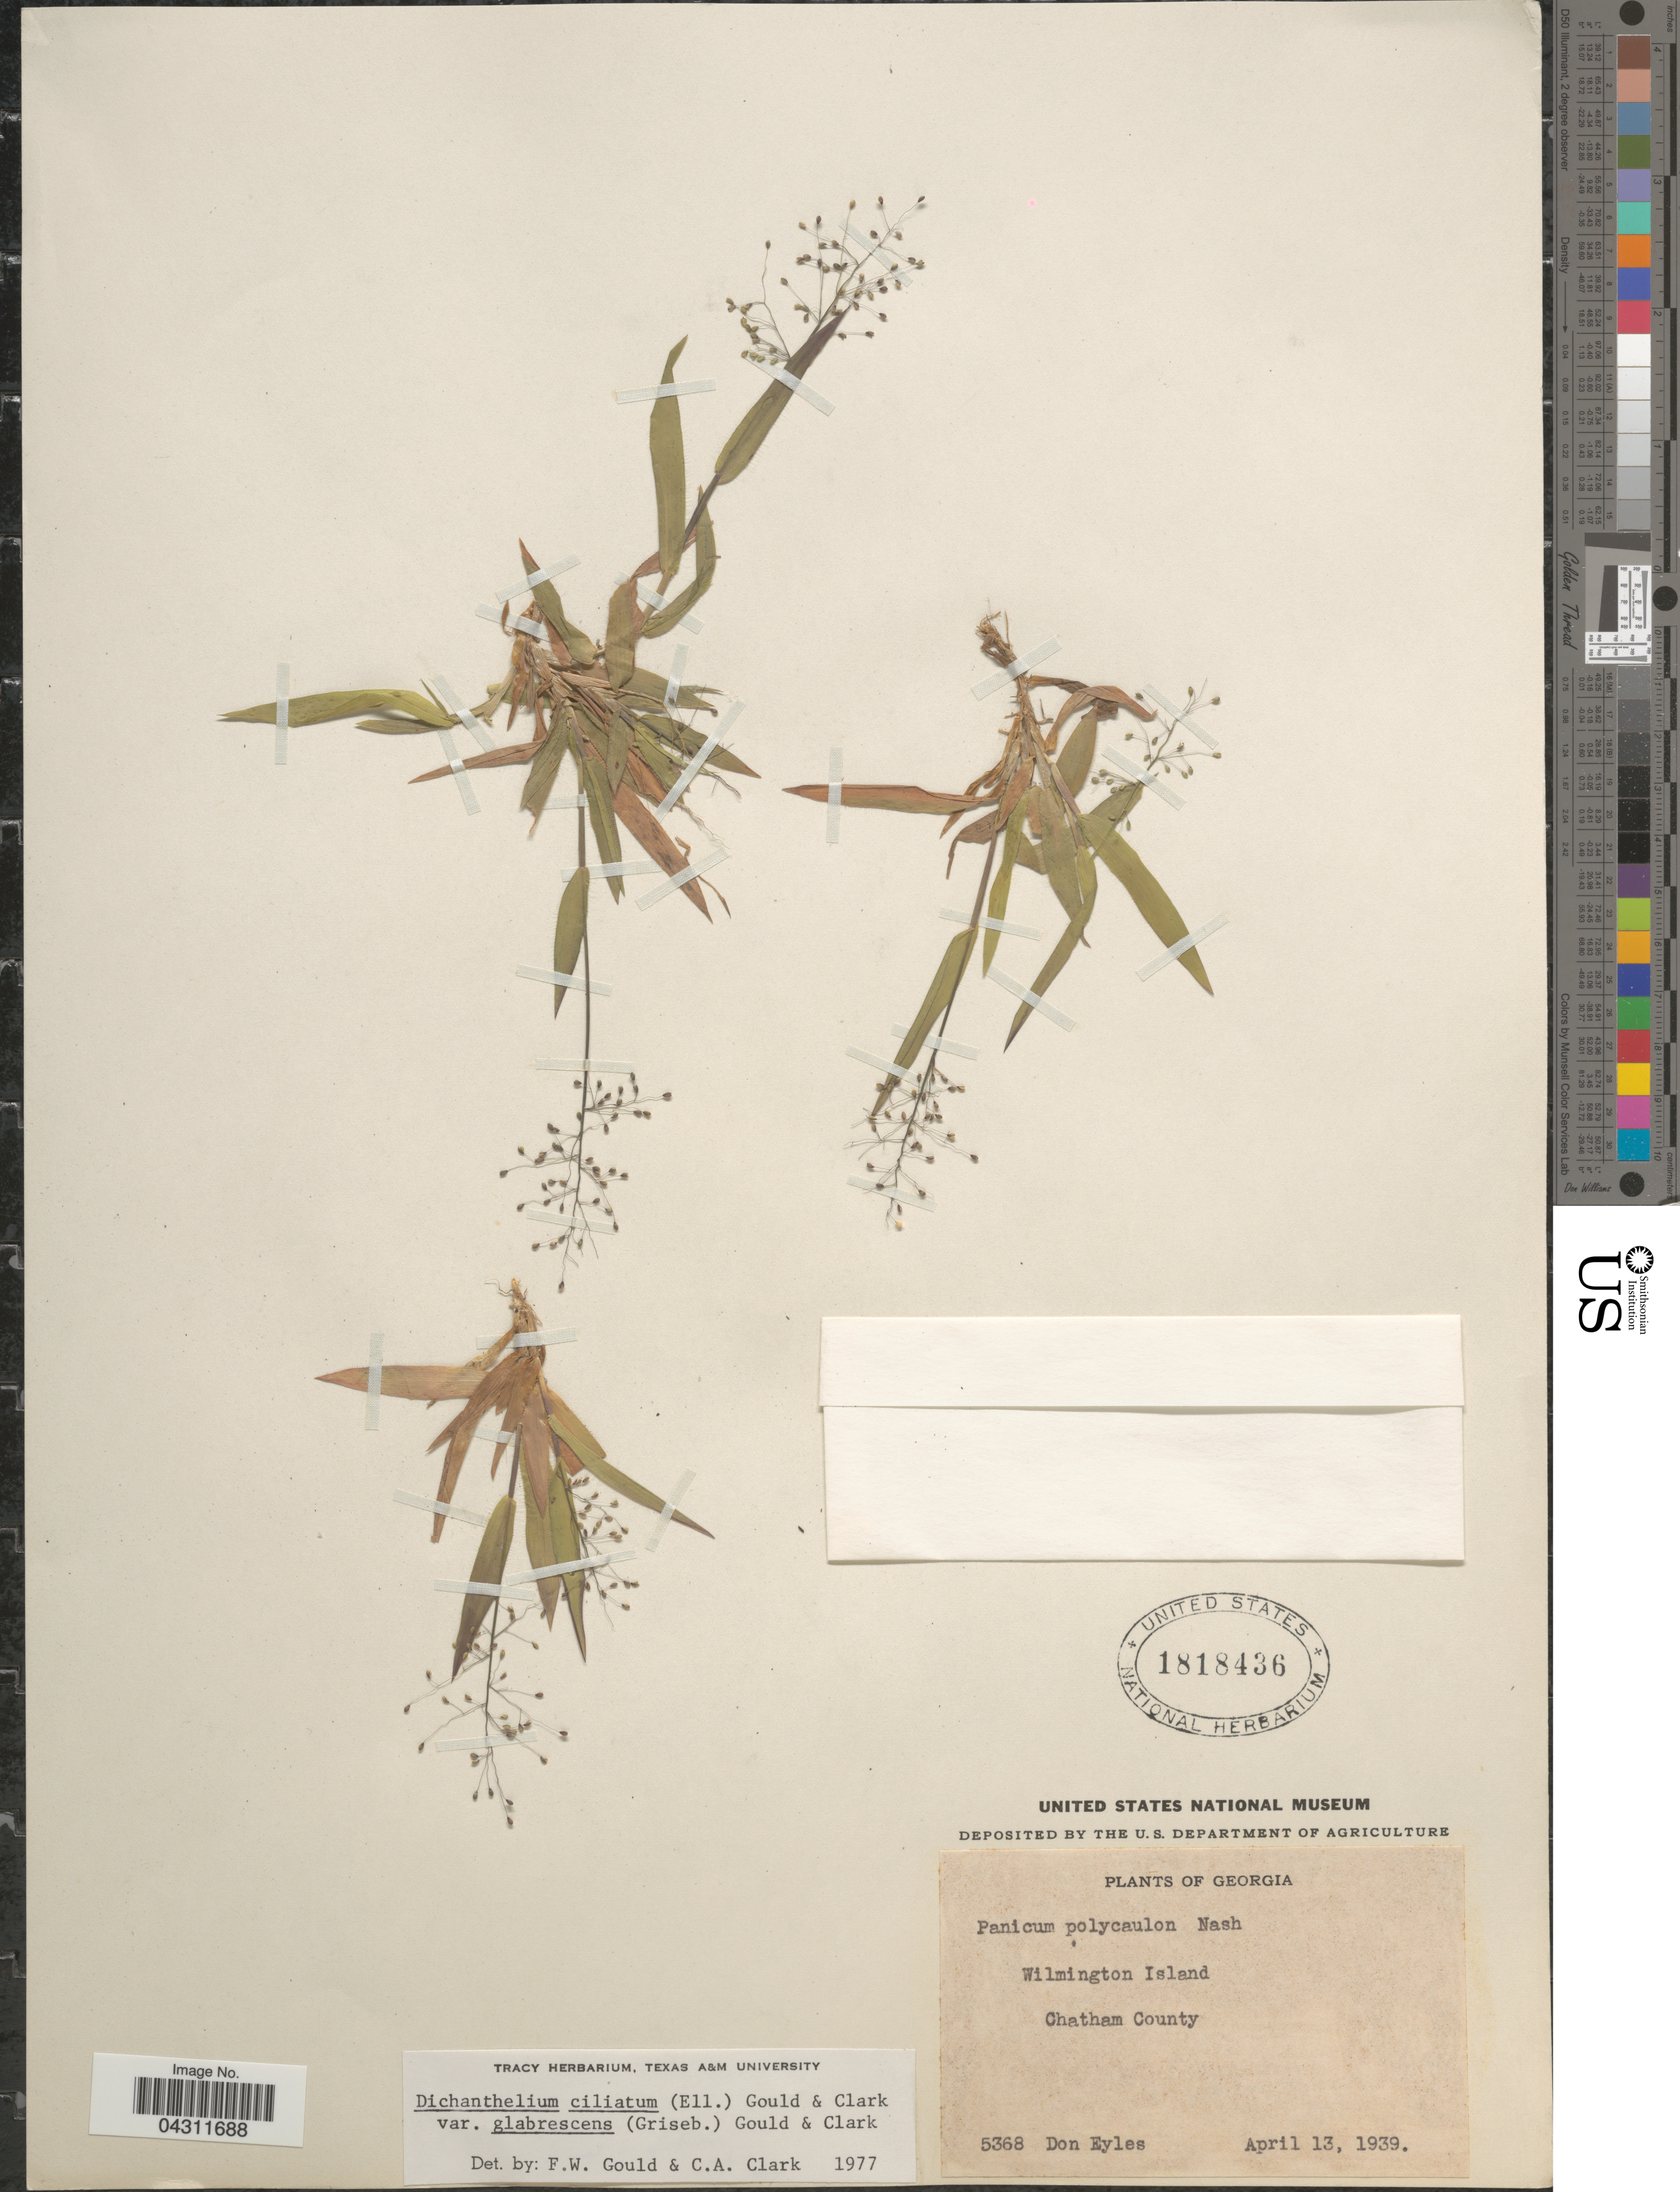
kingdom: Plantae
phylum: Tracheophyta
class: Liliopsida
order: Poales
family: Poaceae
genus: Dichanthelium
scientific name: Dichanthelium strigosum var. glabrescens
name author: (Griseb.) Freckmann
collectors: D. Eyles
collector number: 5368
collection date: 1939-04-13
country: United States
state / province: Georgia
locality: Wilmington Island. Chatham County.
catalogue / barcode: US 1818436